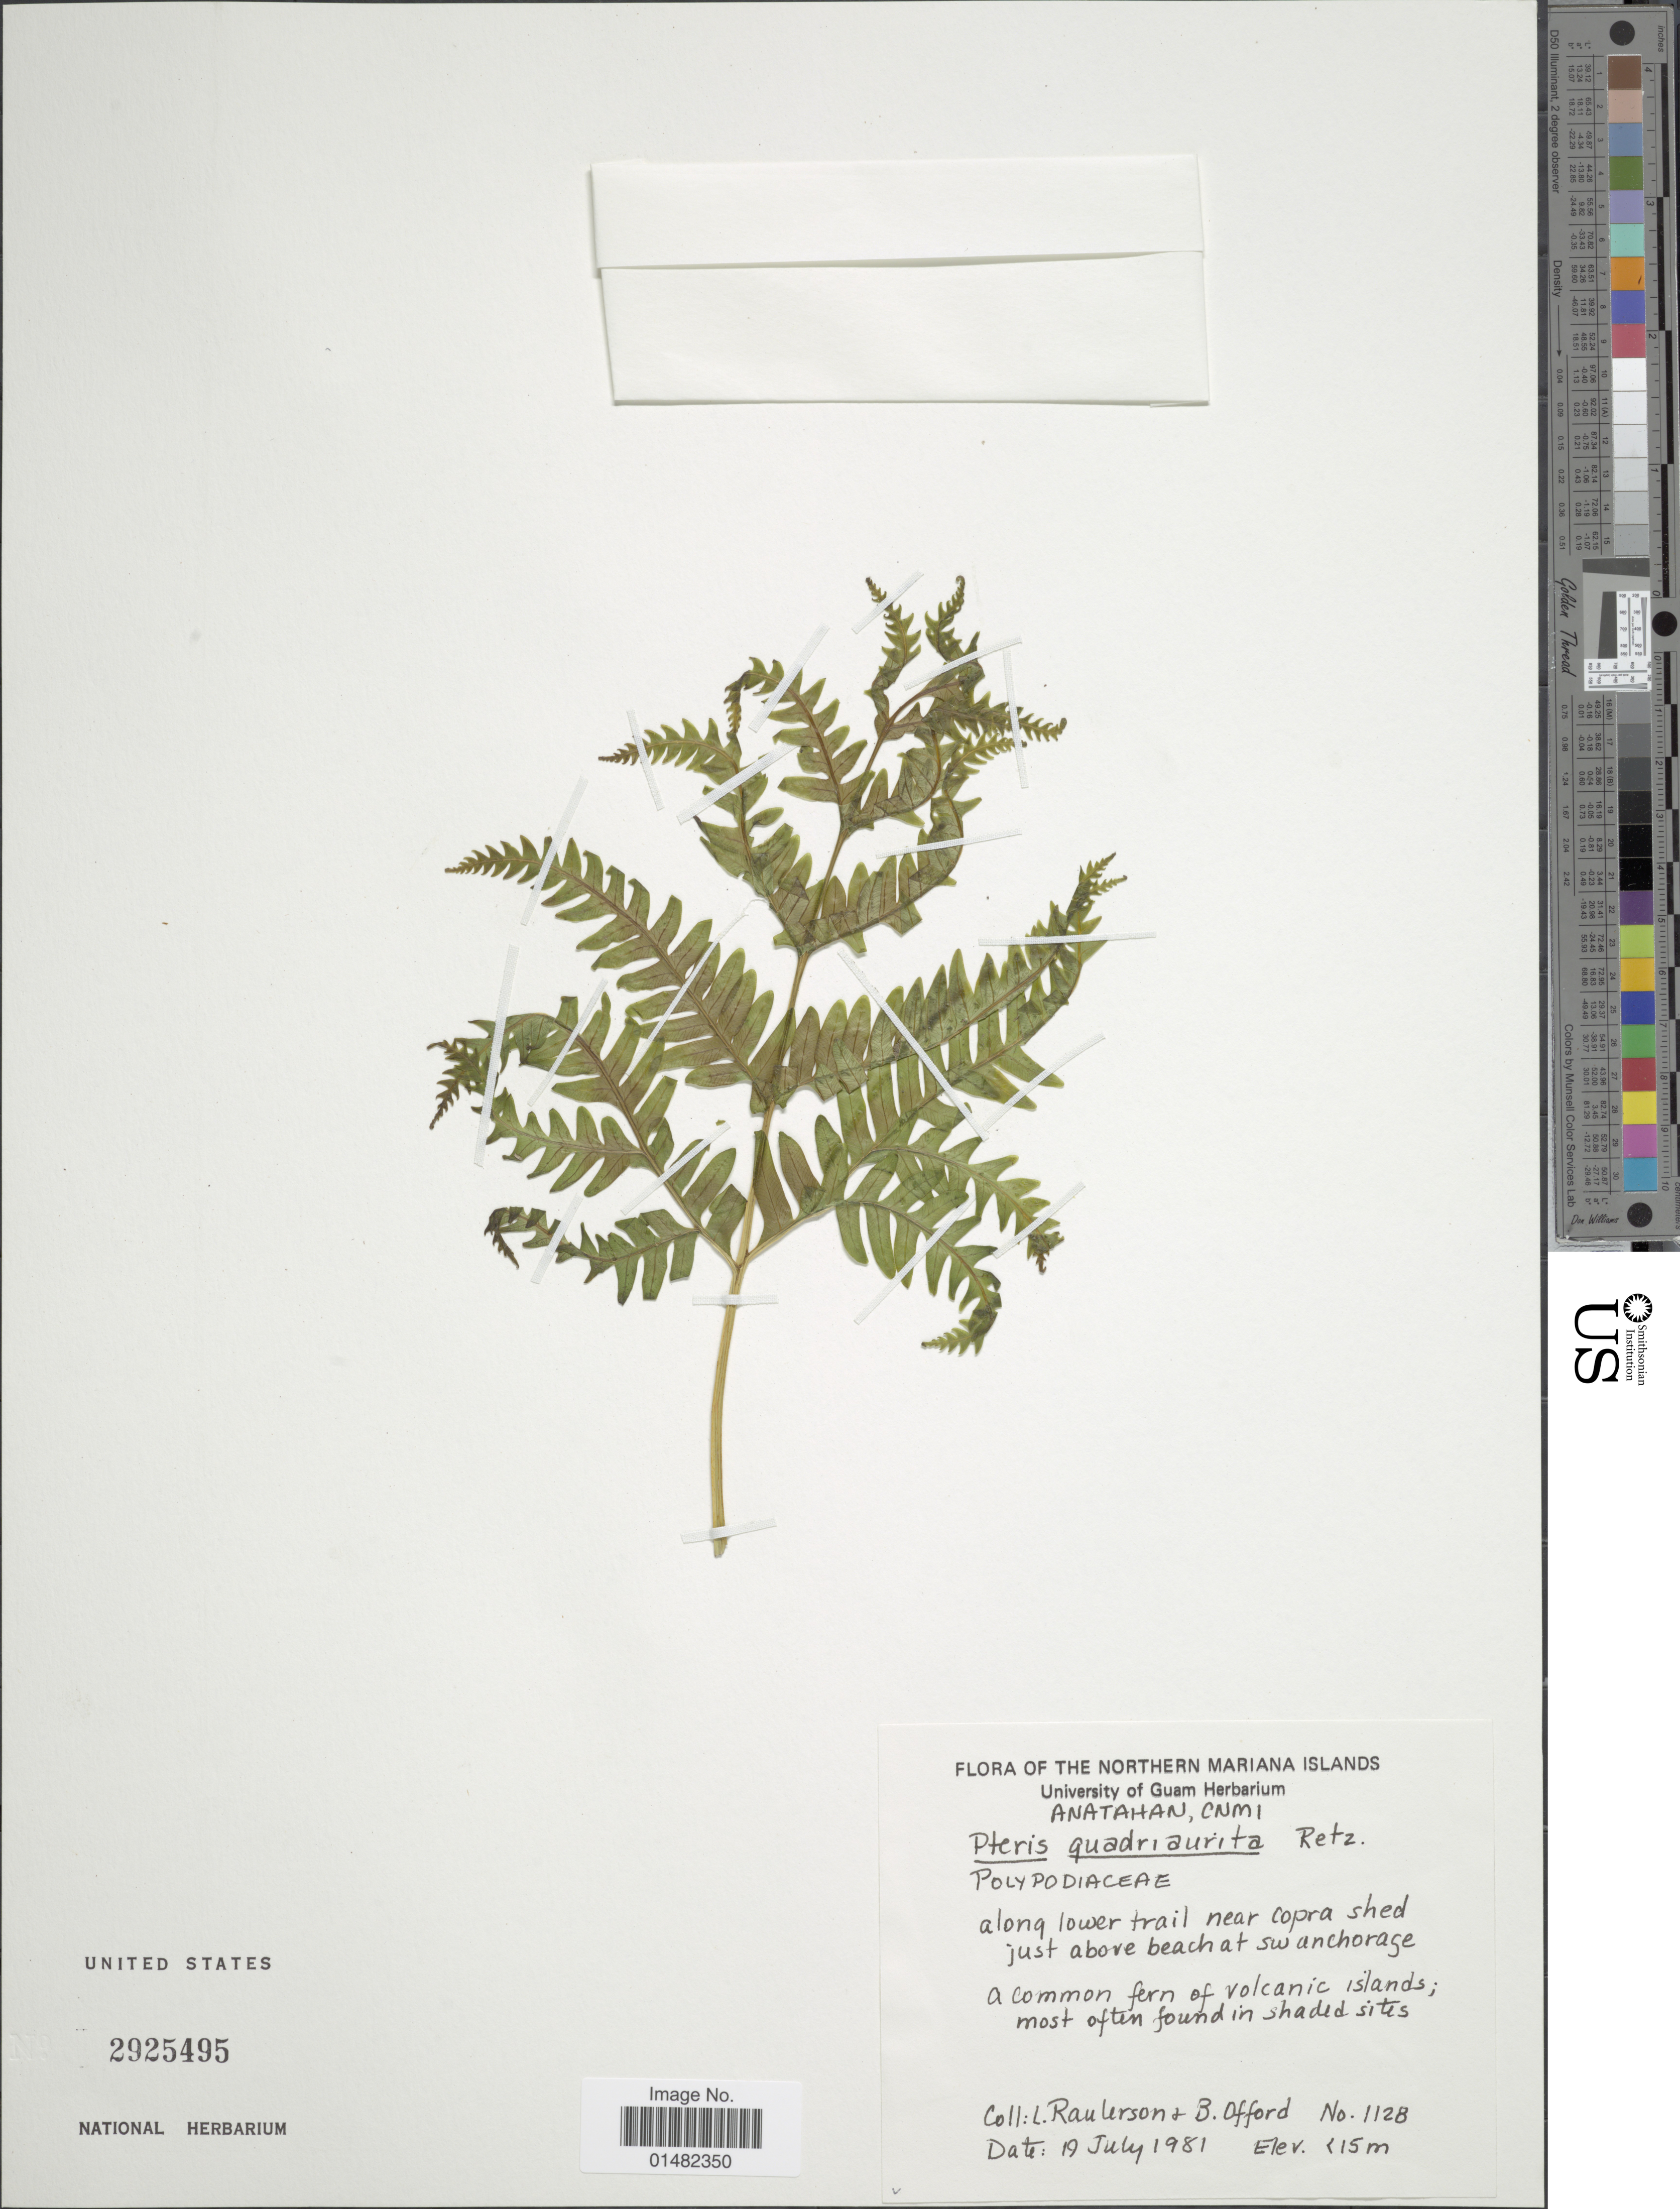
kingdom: Plantae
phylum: Tracheophyta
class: Polypodiopsida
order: Polypodiales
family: Pteridaceae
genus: Pteris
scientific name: Pteris quadriaurita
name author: Retz.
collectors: L. Raulerson & B. Offord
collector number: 1128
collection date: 1981-07-19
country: Northern Mariana Islands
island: Anatahan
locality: Anatahan, CNMI, along lower trail near copra shed just above beach at sw anchorage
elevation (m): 15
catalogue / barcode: US 2925495